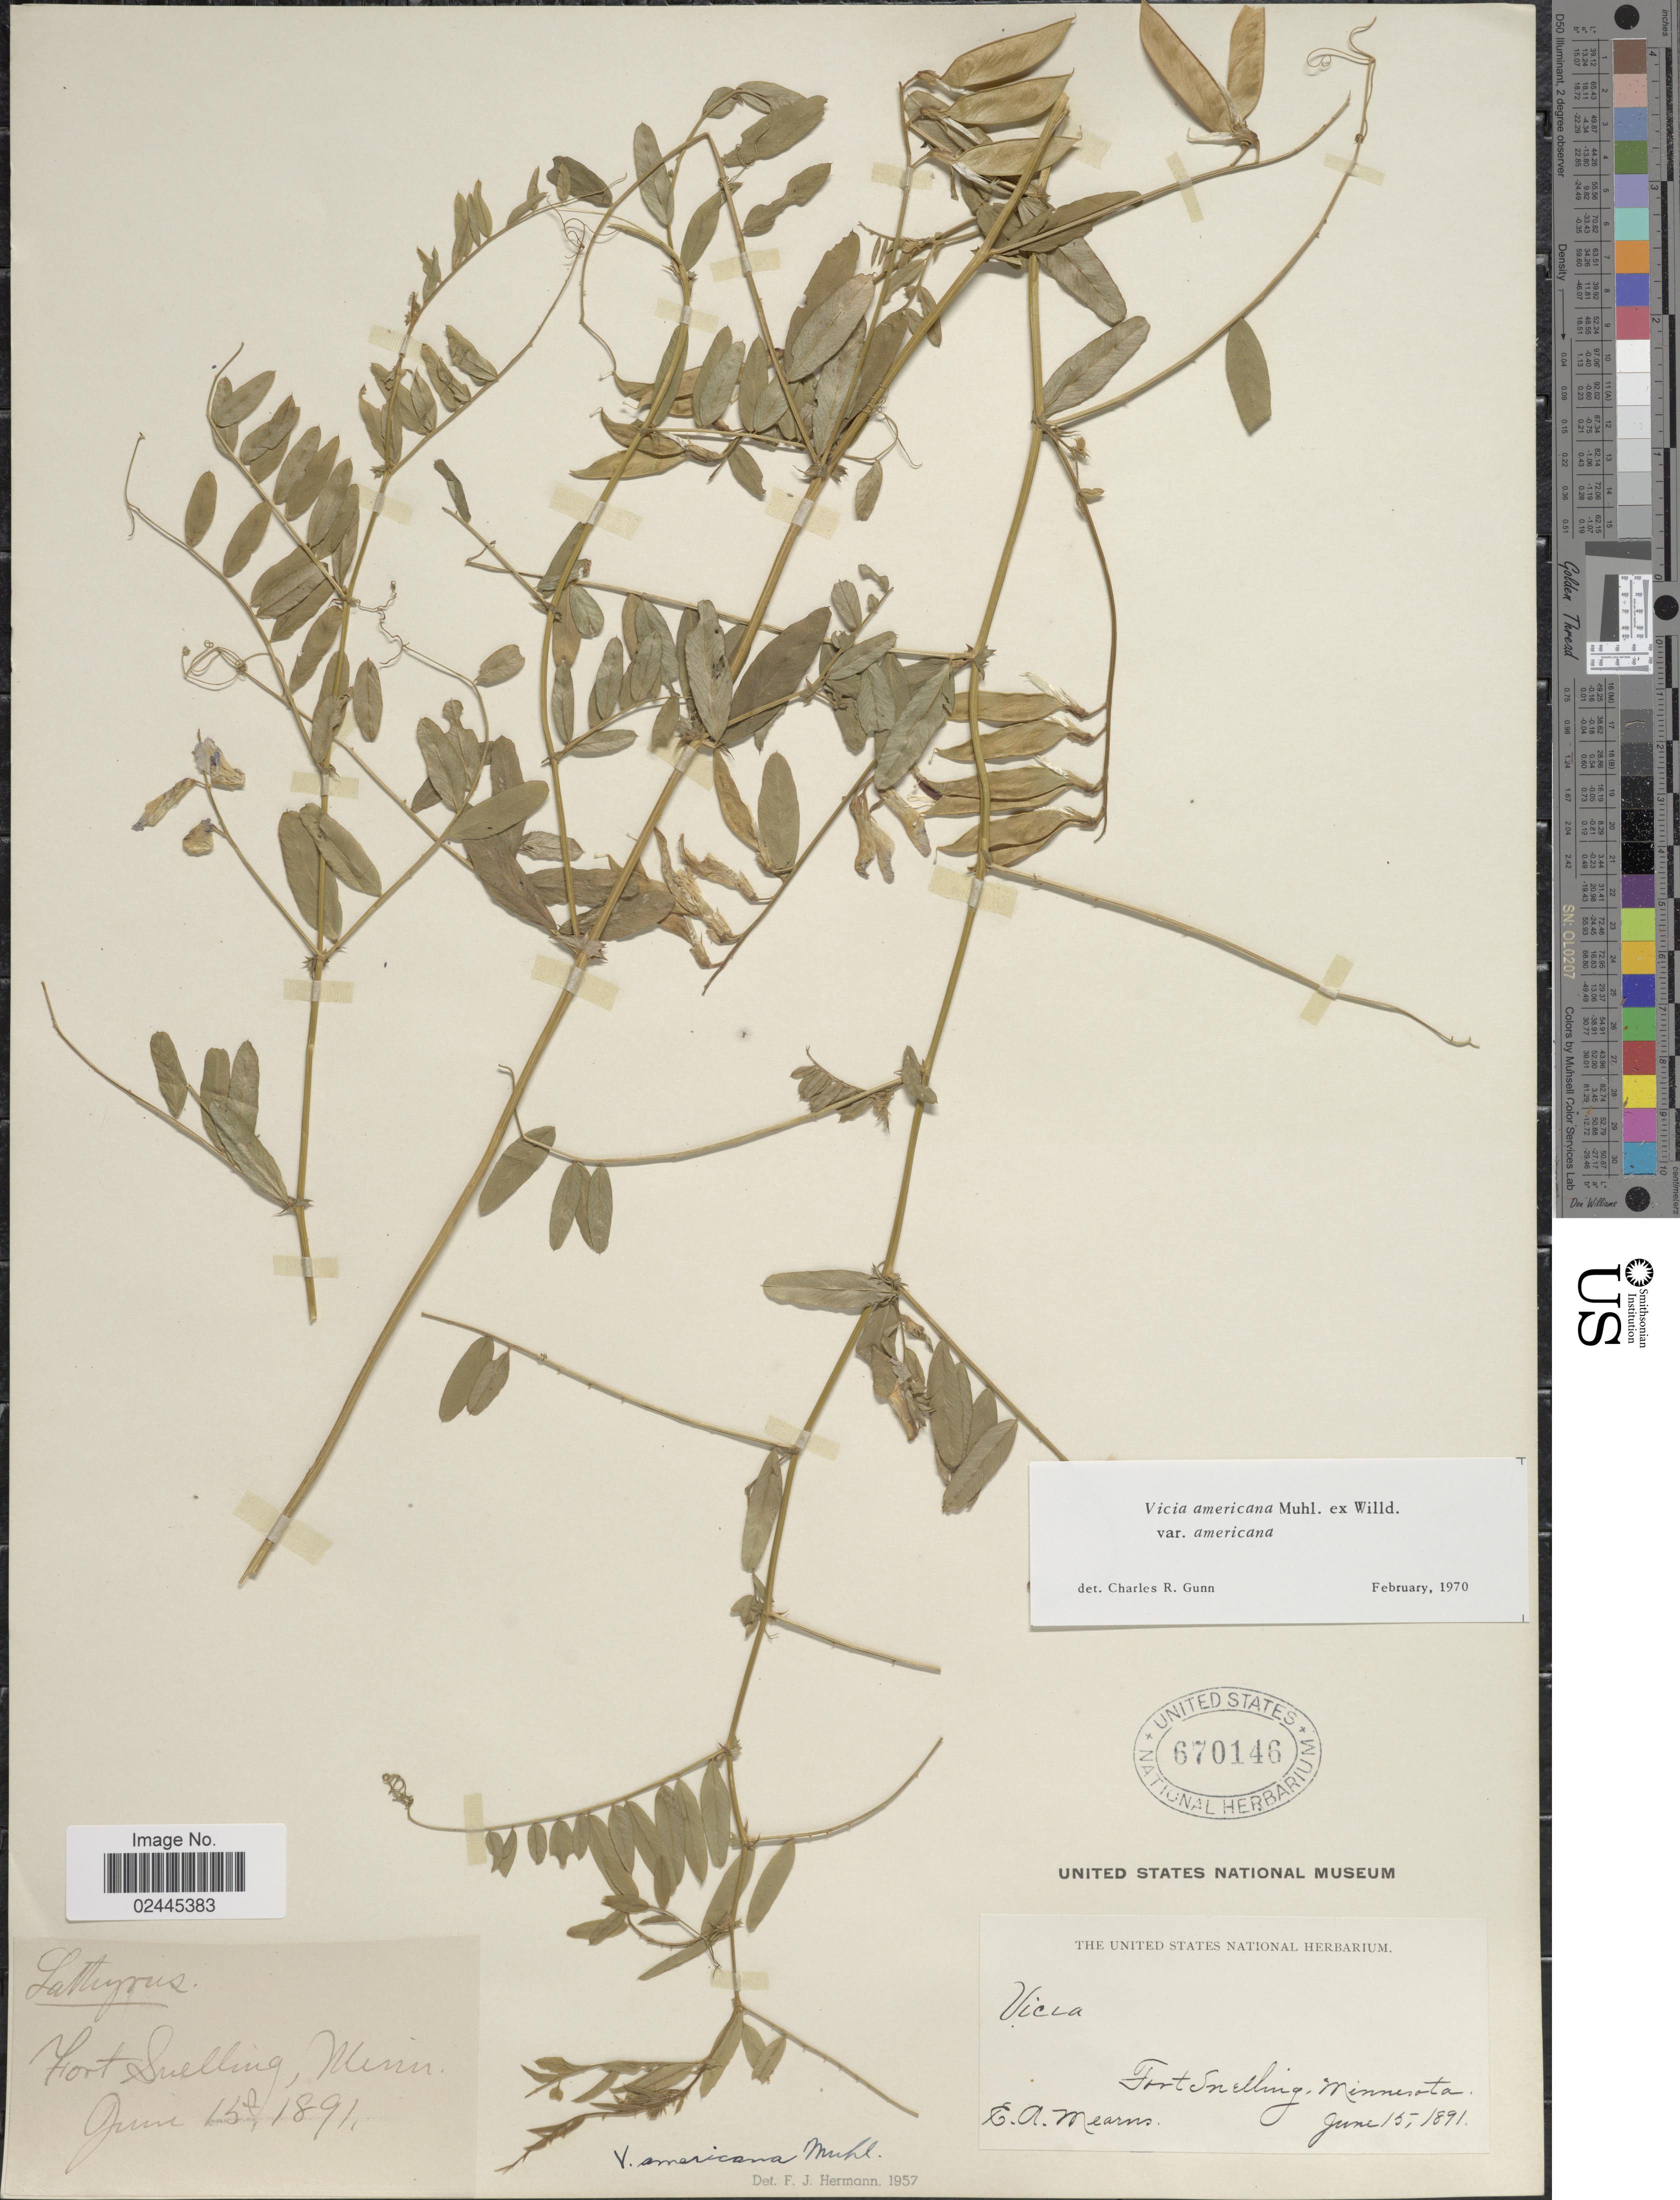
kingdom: Plantae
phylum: Tracheophyta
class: Magnoliopsida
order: Fabales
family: Fabaceae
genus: Vicia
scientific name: Vicia americana var. americana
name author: Muhl. ex Willd.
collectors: E. A. Mearns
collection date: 1891-06-15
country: United States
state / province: Minnesota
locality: Fort Snelling, Minnesota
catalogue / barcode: US 670146